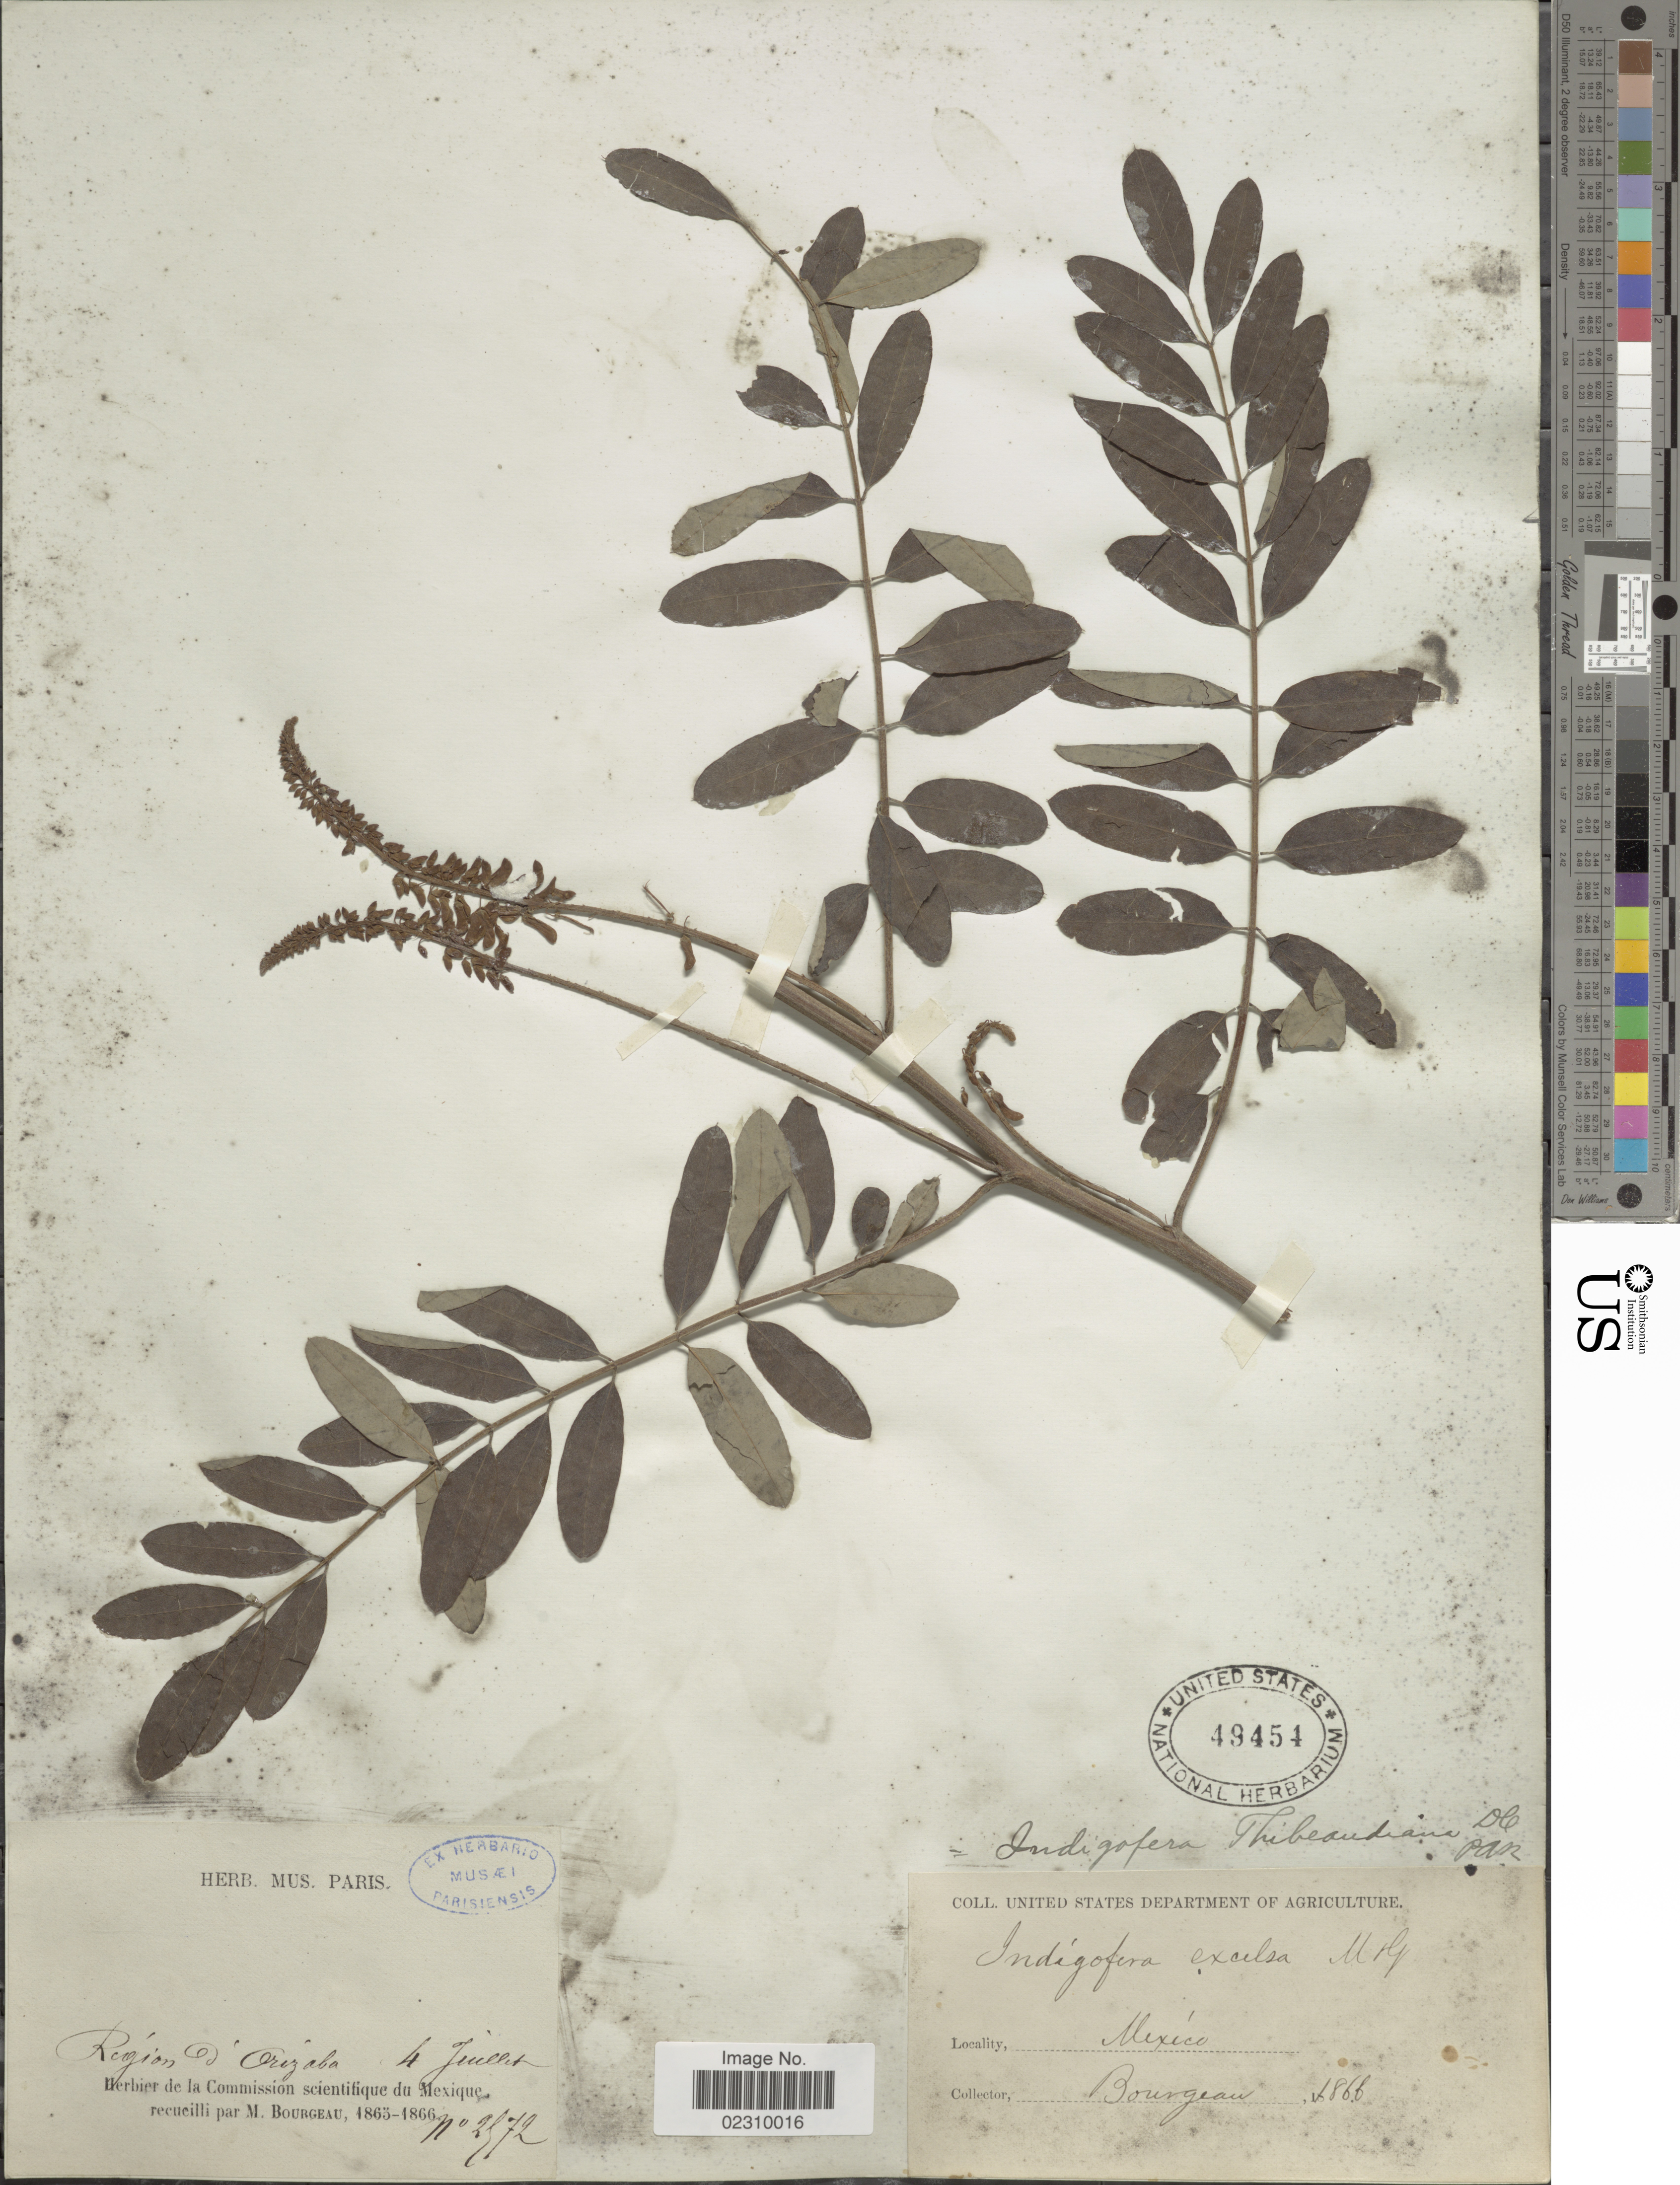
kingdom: Plantae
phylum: Tracheophyta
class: Magnoliopsida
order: Fabales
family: Fabaceae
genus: Indigofera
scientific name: Indigofera thibaudiana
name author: DC.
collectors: M. Bourgeau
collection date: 1866-06-04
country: Mexico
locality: Région d'Orizaba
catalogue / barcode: US 49454